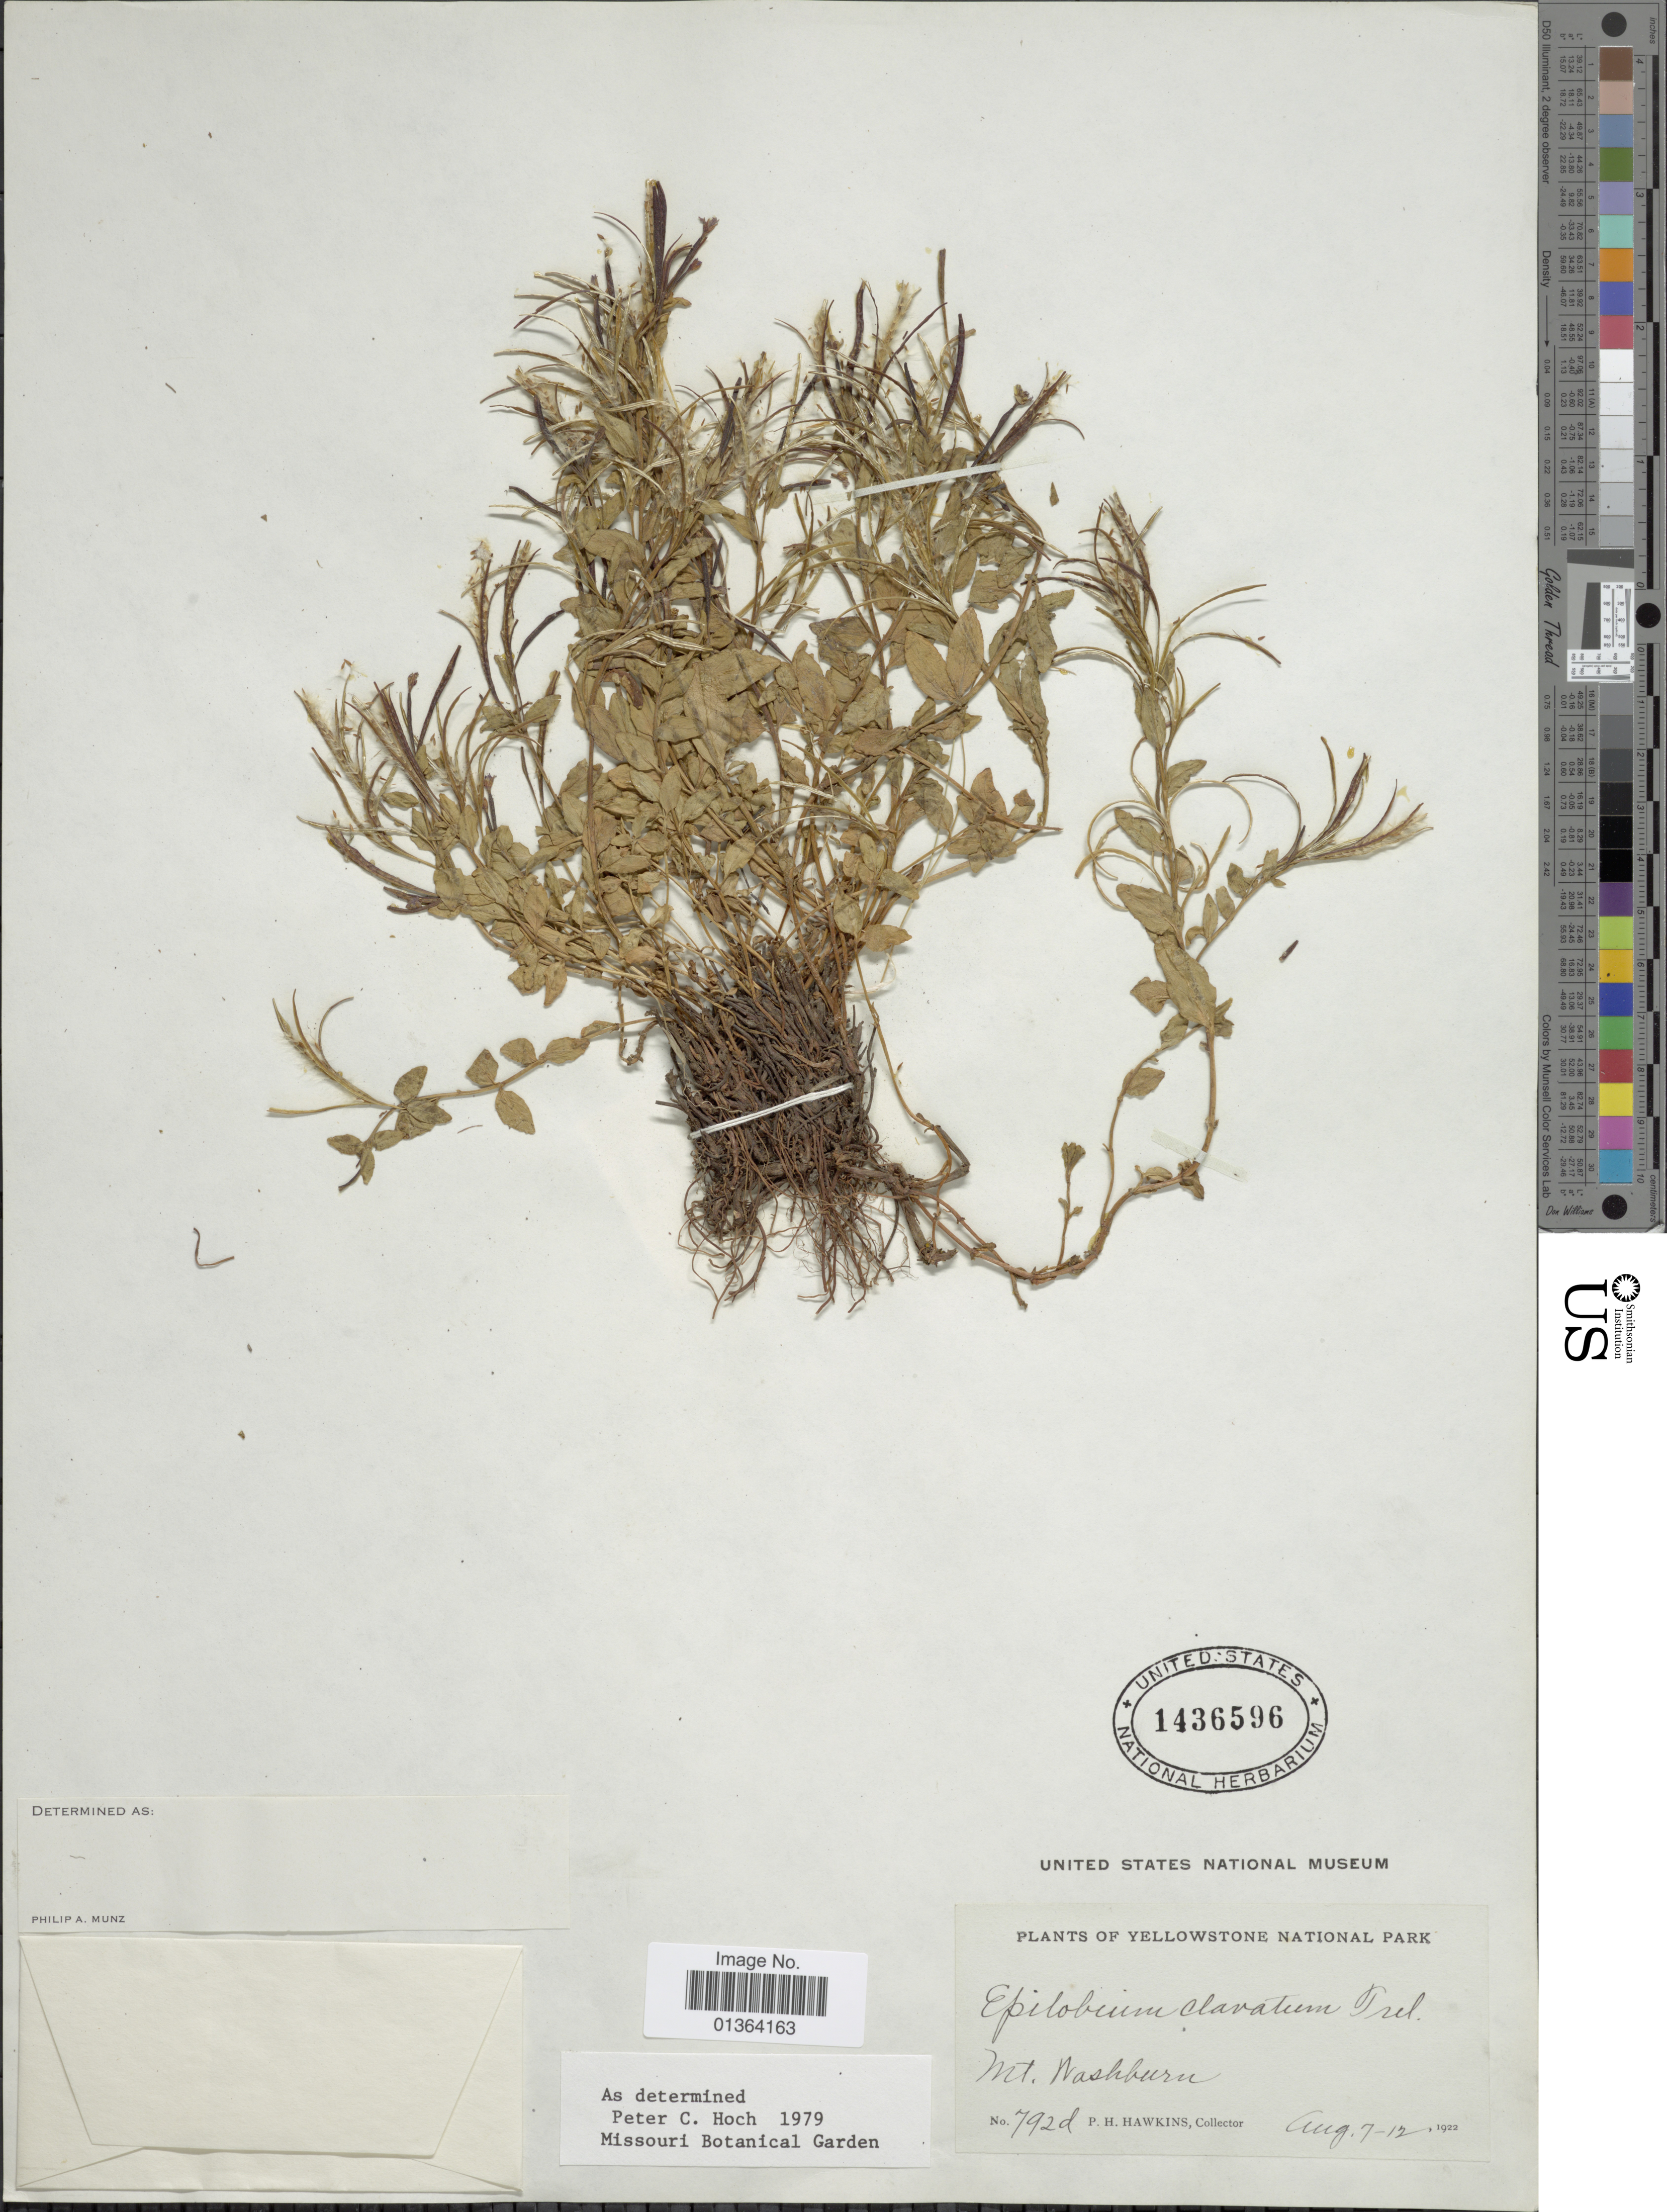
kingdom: Plantae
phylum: Tracheophyta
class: Magnoliopsida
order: Myrtales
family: Onagraceae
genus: Epilobium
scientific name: Epilobium clavatum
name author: Hausskn.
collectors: P. Hawkins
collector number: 792d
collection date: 1922-08-07/1922-08-12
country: United States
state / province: Wyoming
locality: Mt. Washburn; Yellowstone National Park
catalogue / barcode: US 1436596